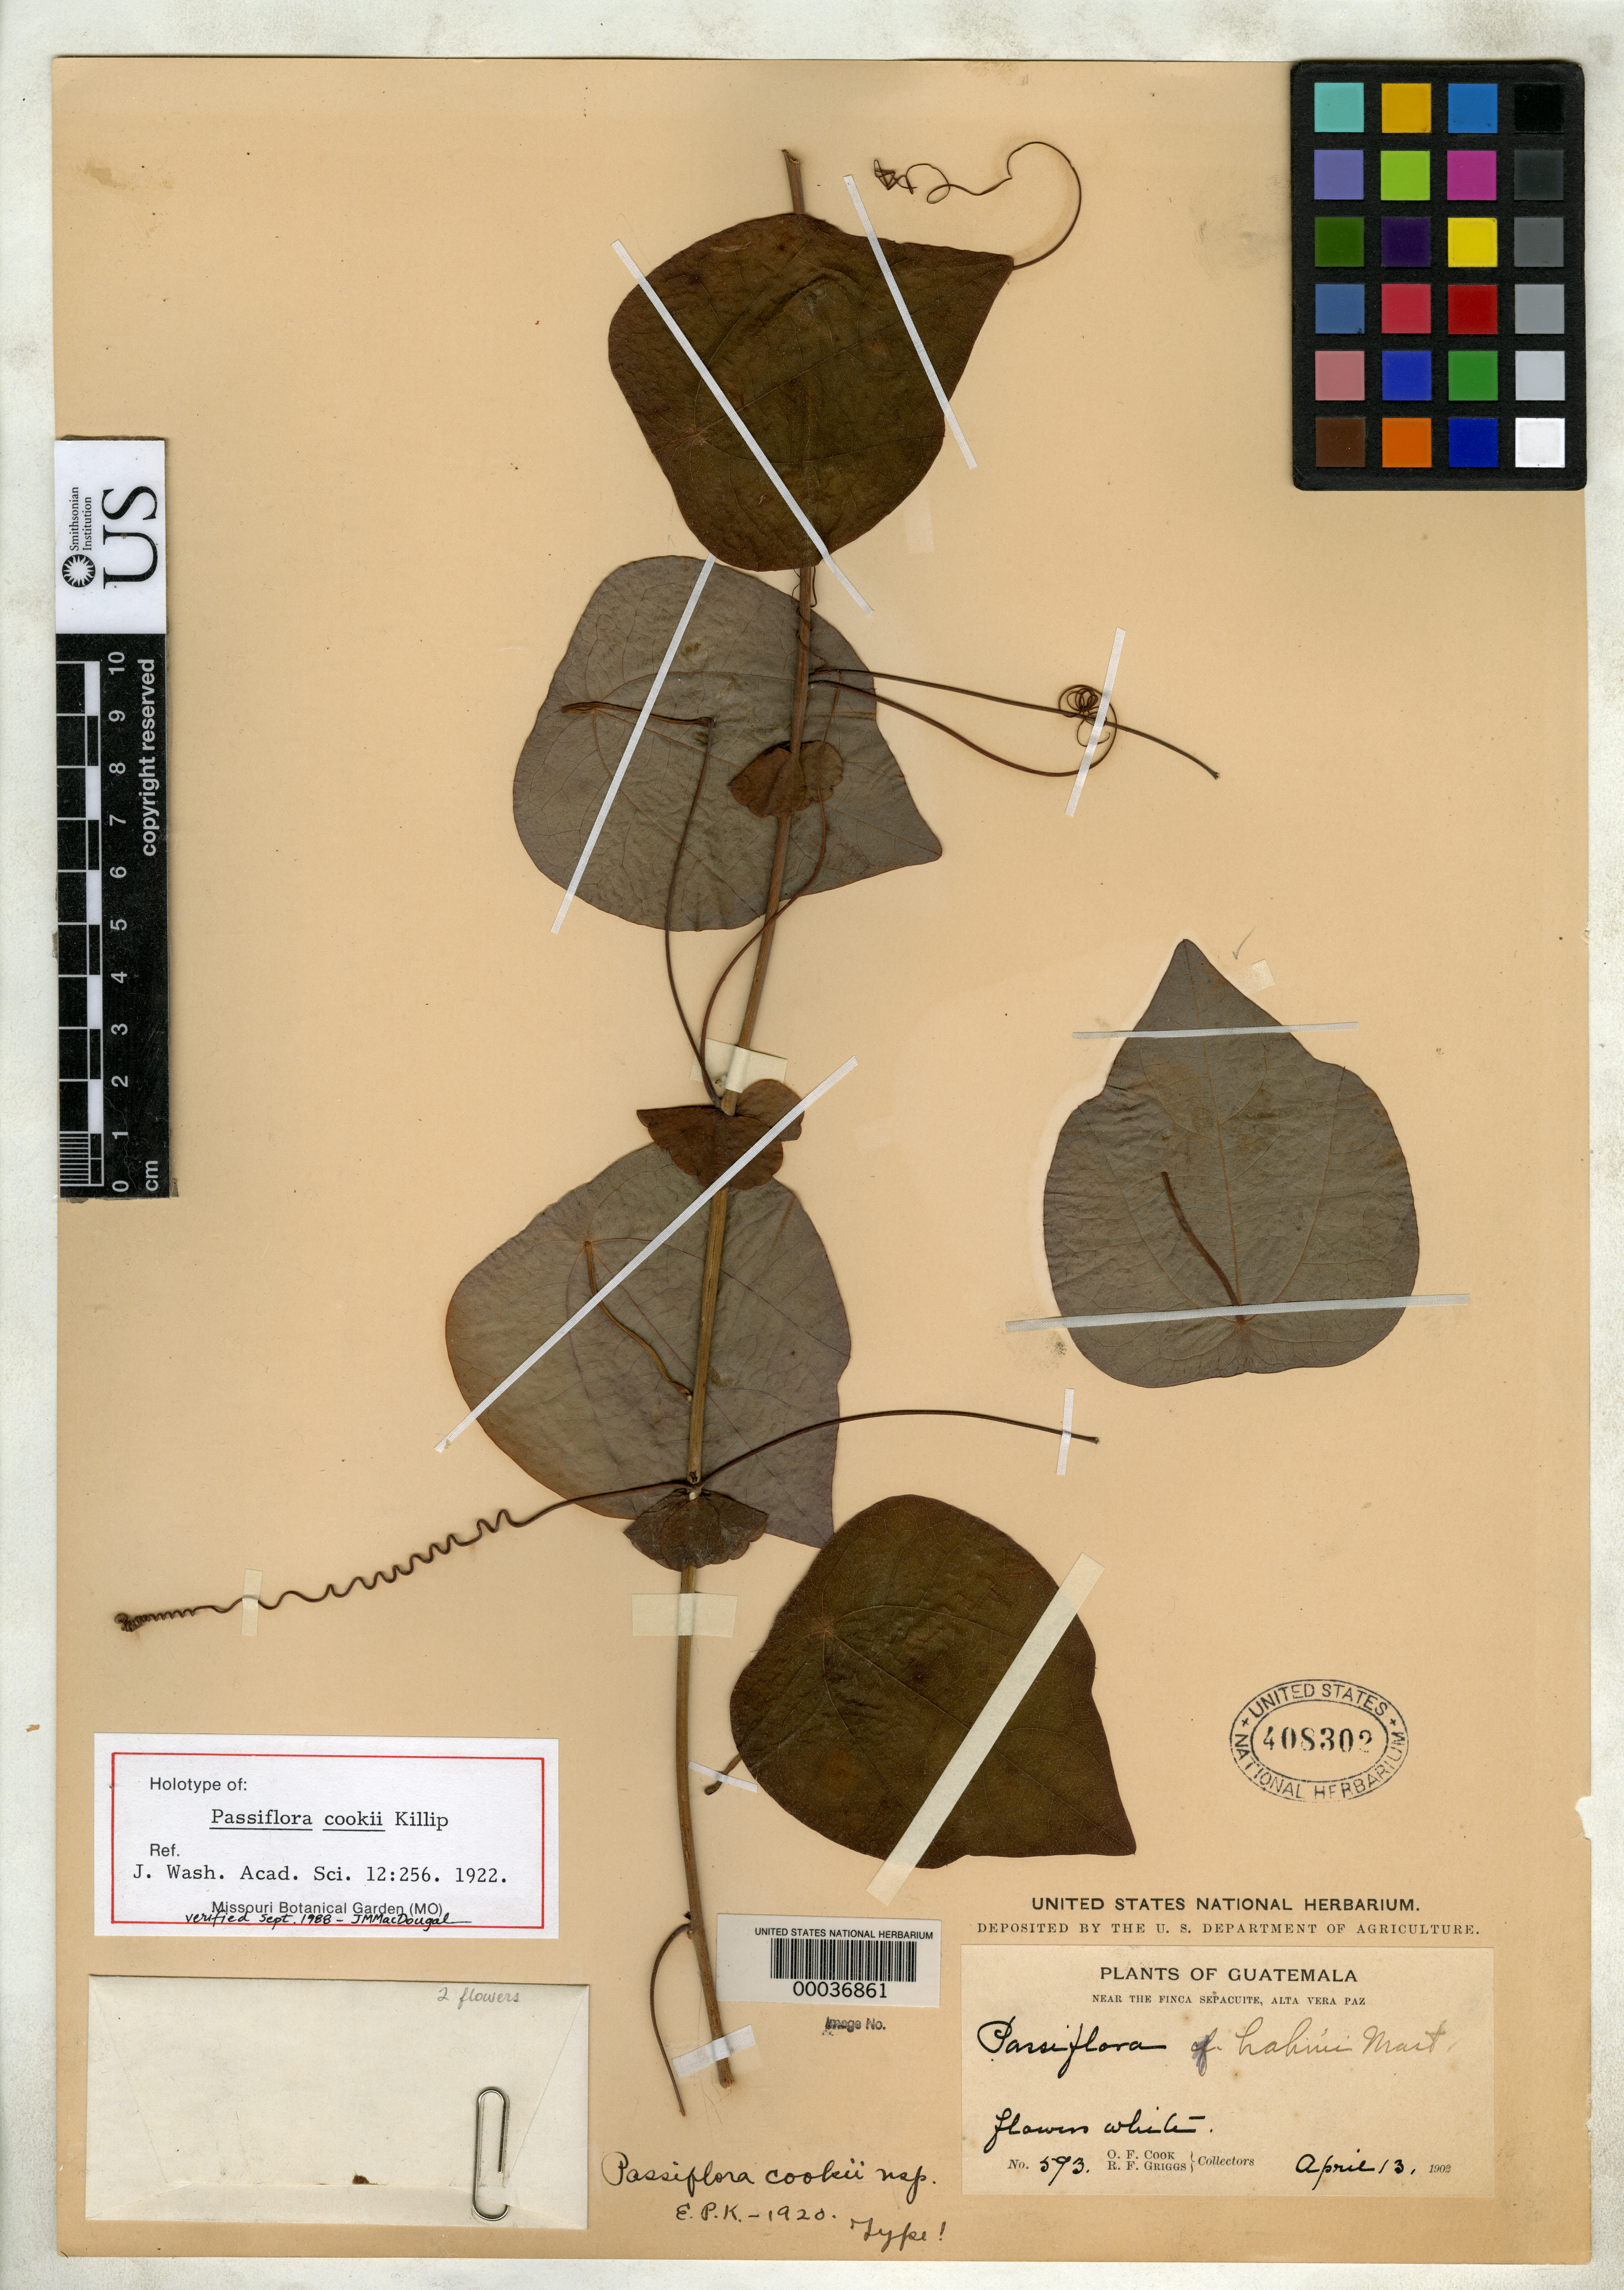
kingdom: Plantae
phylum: Tracheophyta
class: Magnoliopsida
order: Malpighiales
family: Passifloraceae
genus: Passiflora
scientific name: Passiflora cookii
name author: Killip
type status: Holotype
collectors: O. F. Cook & R. F. Griggs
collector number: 593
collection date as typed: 13 Apr 1902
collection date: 1902-04-13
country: Guatemala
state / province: Alta Verapaz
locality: Near Finca Sepacuite.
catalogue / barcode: US 408302